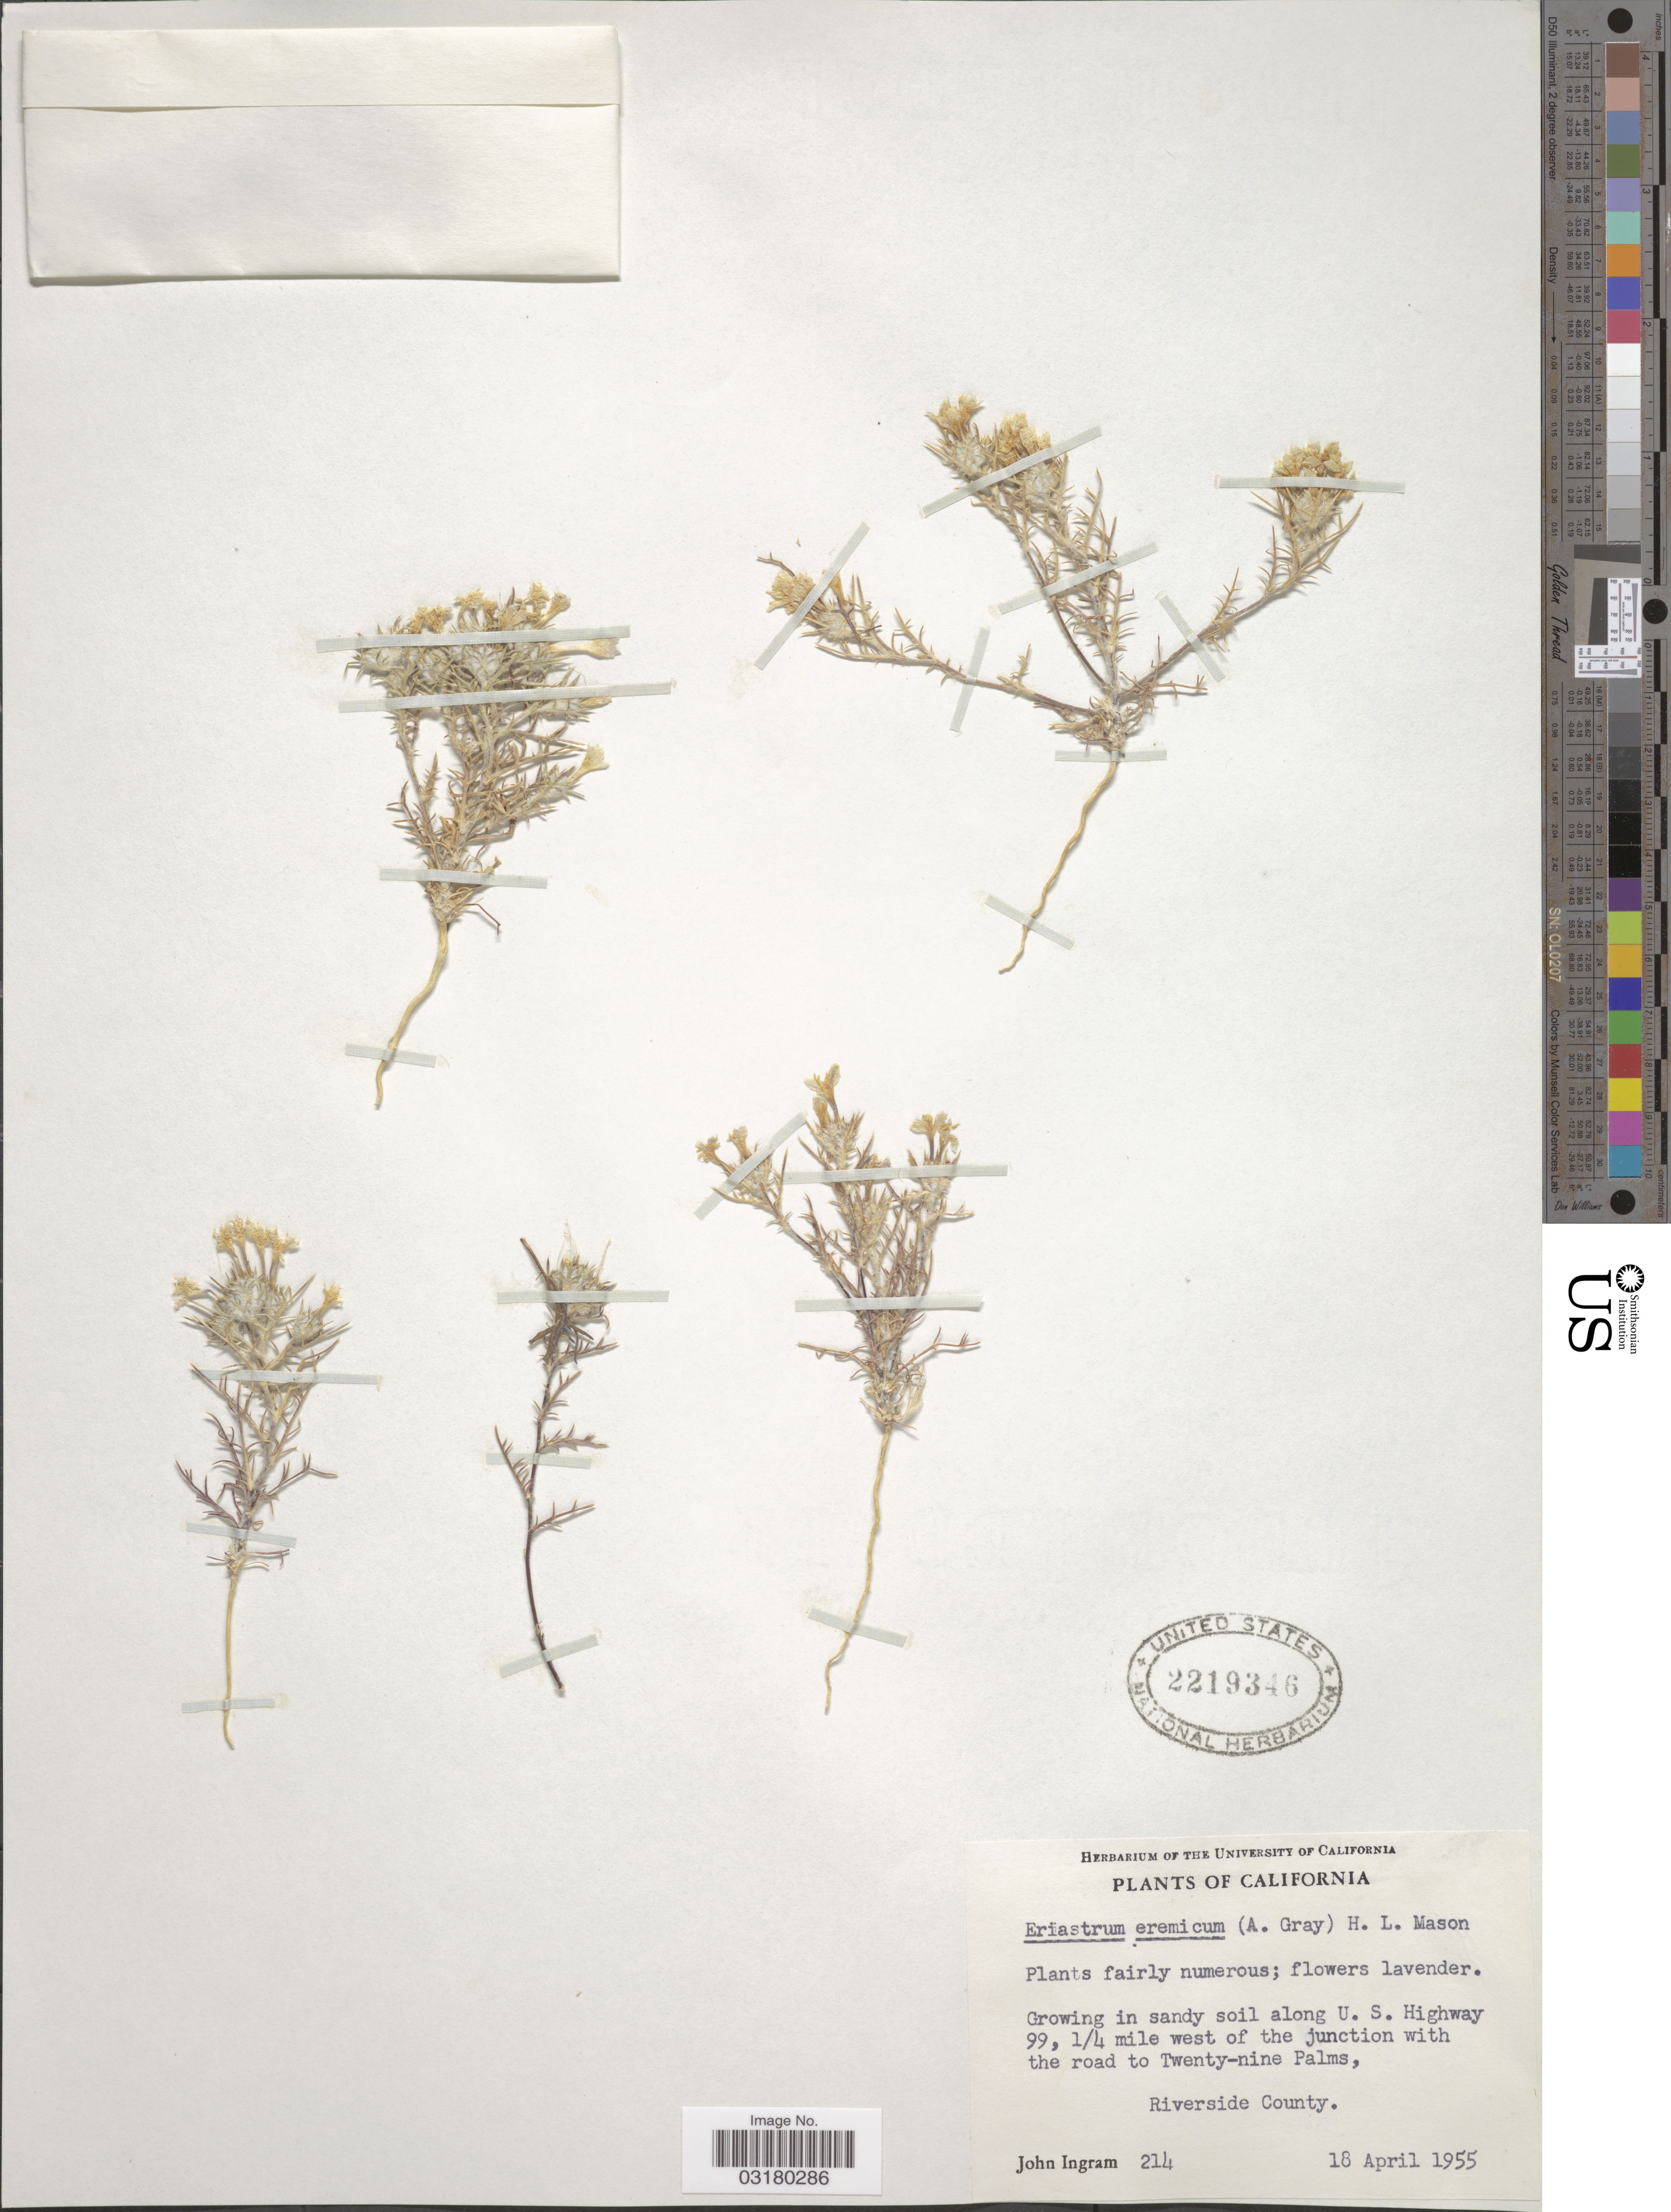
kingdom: Plantae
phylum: Tracheophyta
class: Magnoliopsida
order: Ericales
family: Polemoniaceae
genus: Eriastrum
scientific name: Eriastrum eremicum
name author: (Jeps.) H. Mason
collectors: J. W. Ingram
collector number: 214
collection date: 1955-04-18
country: United States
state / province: California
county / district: Riverside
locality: Growing in sandy soil along U.S. Highway 99, ¼ mile west of the junction with the road to Twenty-nine Palms, Riverside County.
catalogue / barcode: US 2219346